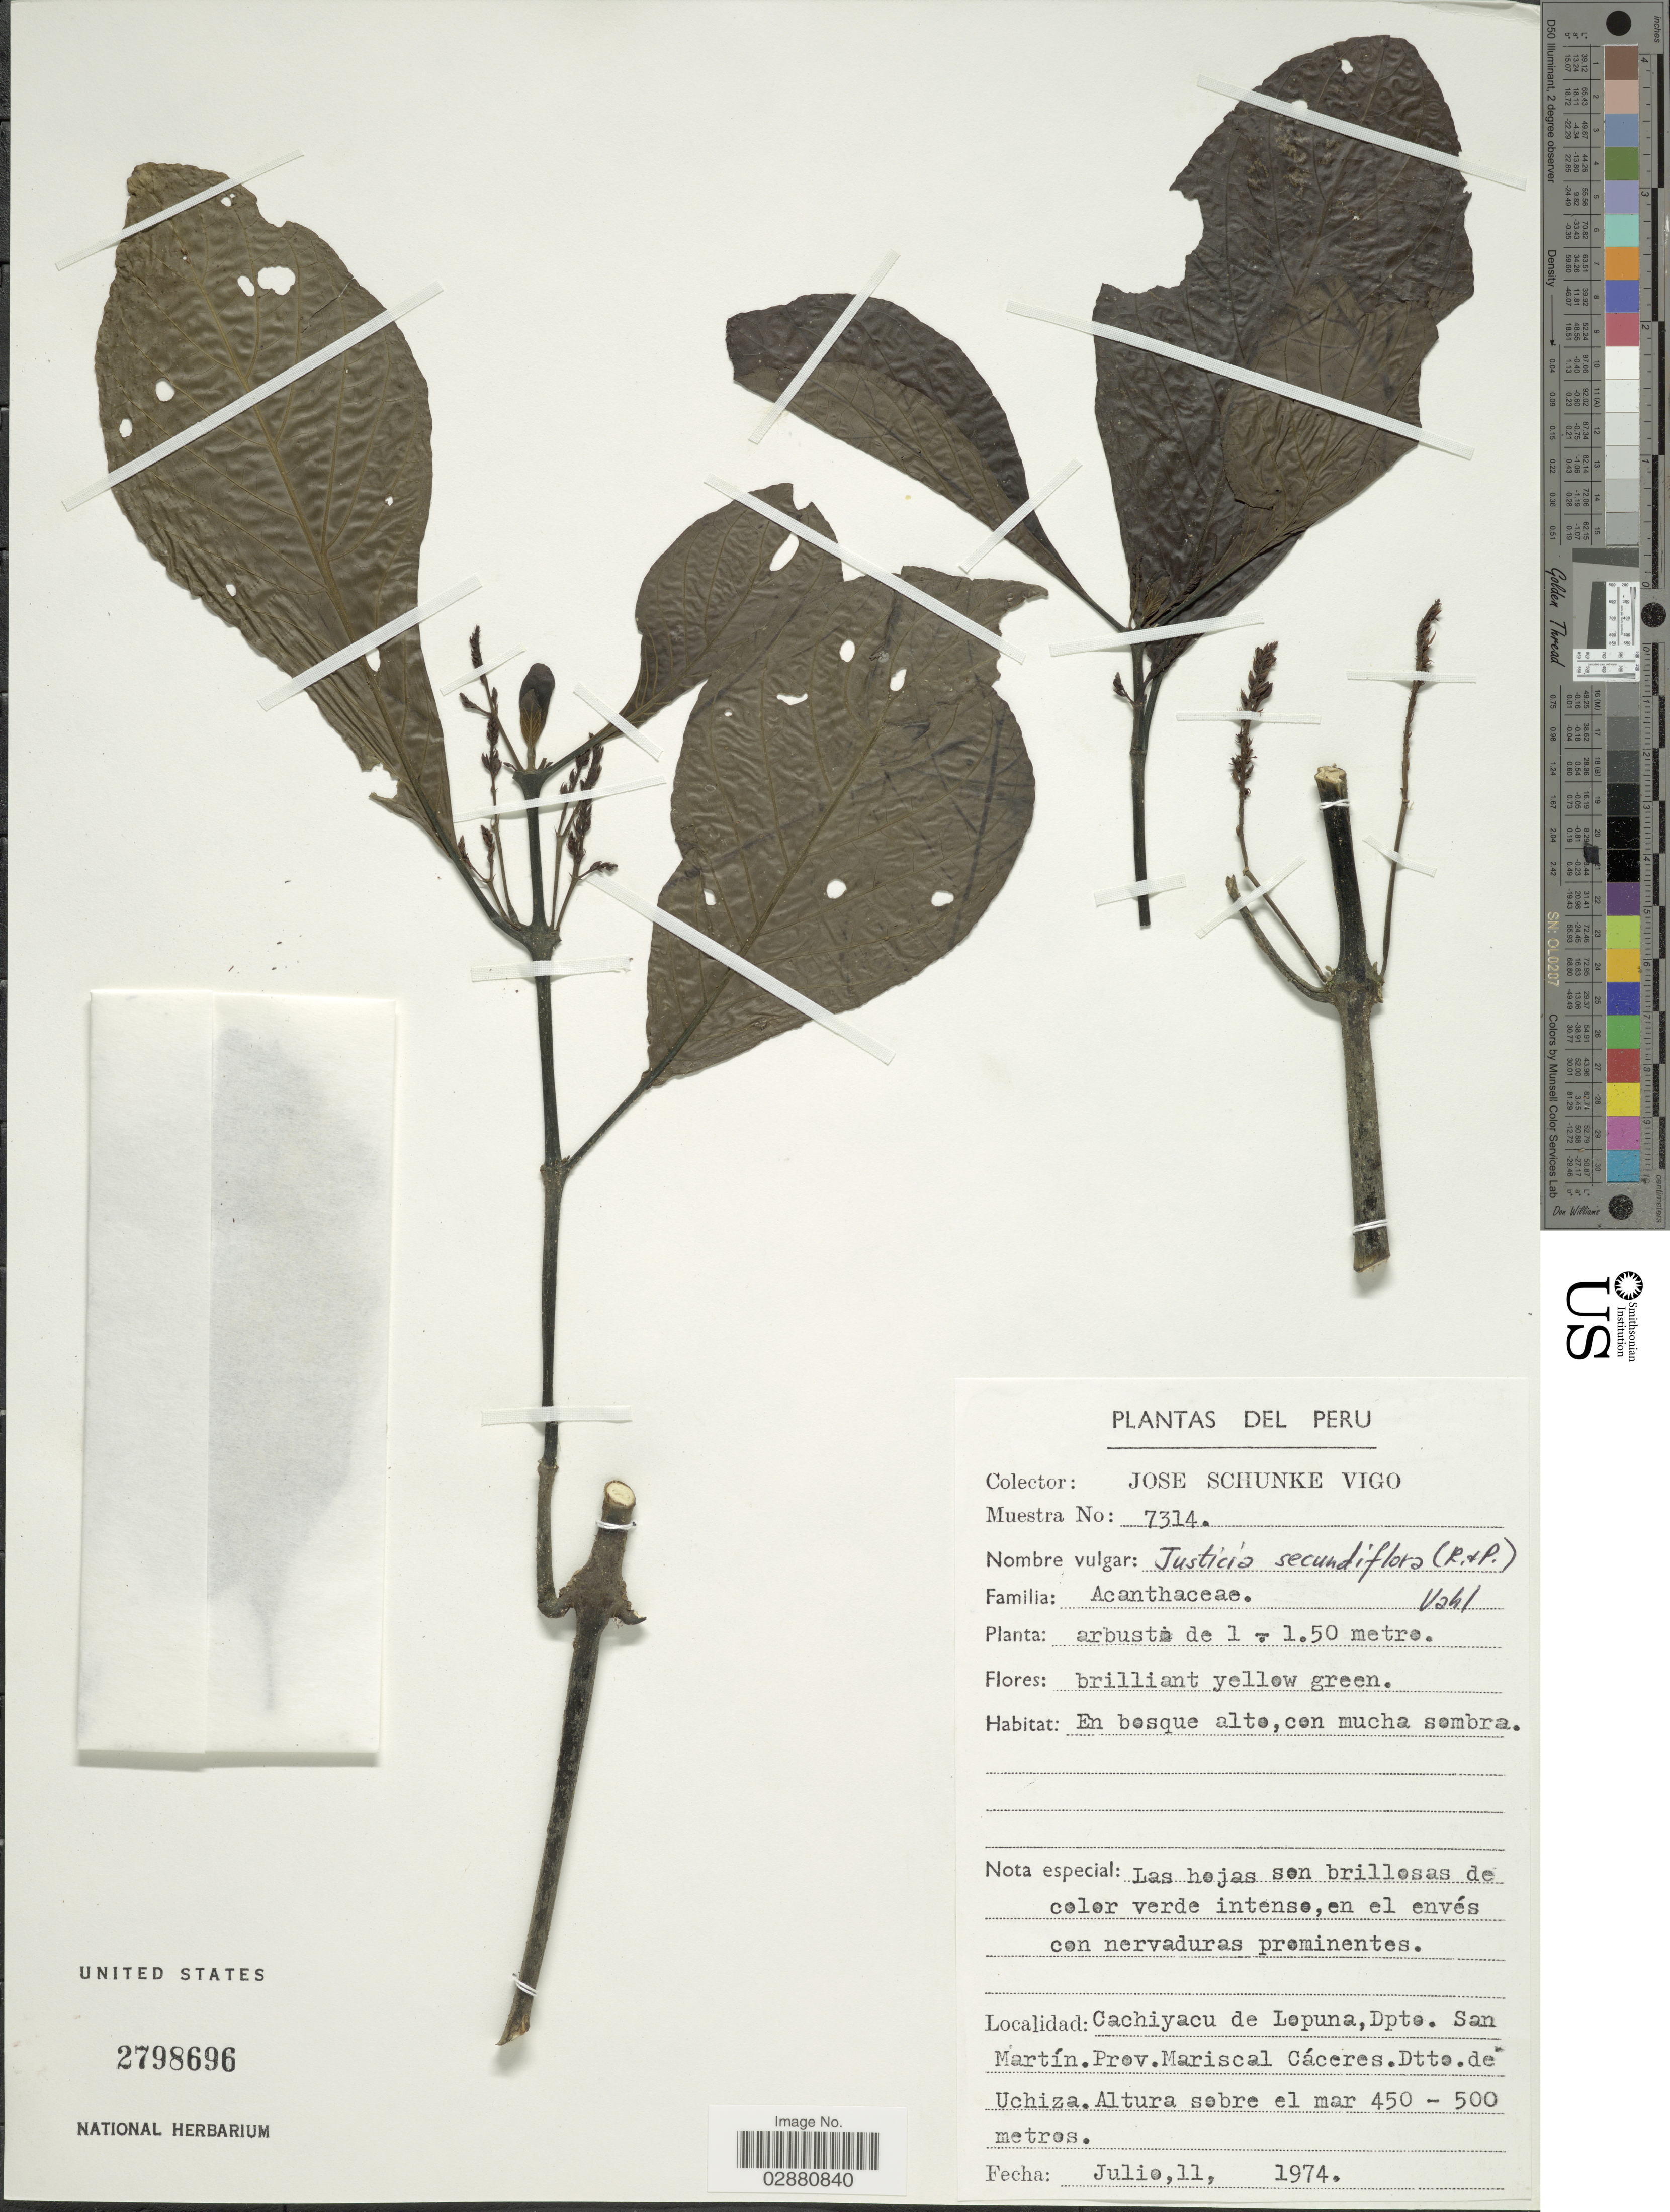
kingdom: Plantae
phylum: Tracheophyta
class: Magnoliopsida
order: Lamiales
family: Acanthaceae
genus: Justicia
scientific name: Justicia secundiflora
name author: (Ruiz & Pav.) Vahl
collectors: J. Schunke Vigo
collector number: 7314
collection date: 1974-07-11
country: Peru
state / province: San Martín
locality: Cachiyacu de Lopuna, Dpto. San Martín. Prov. Mariscal Cáceres. Dtto. de Uchiza.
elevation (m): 450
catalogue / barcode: US 2798696